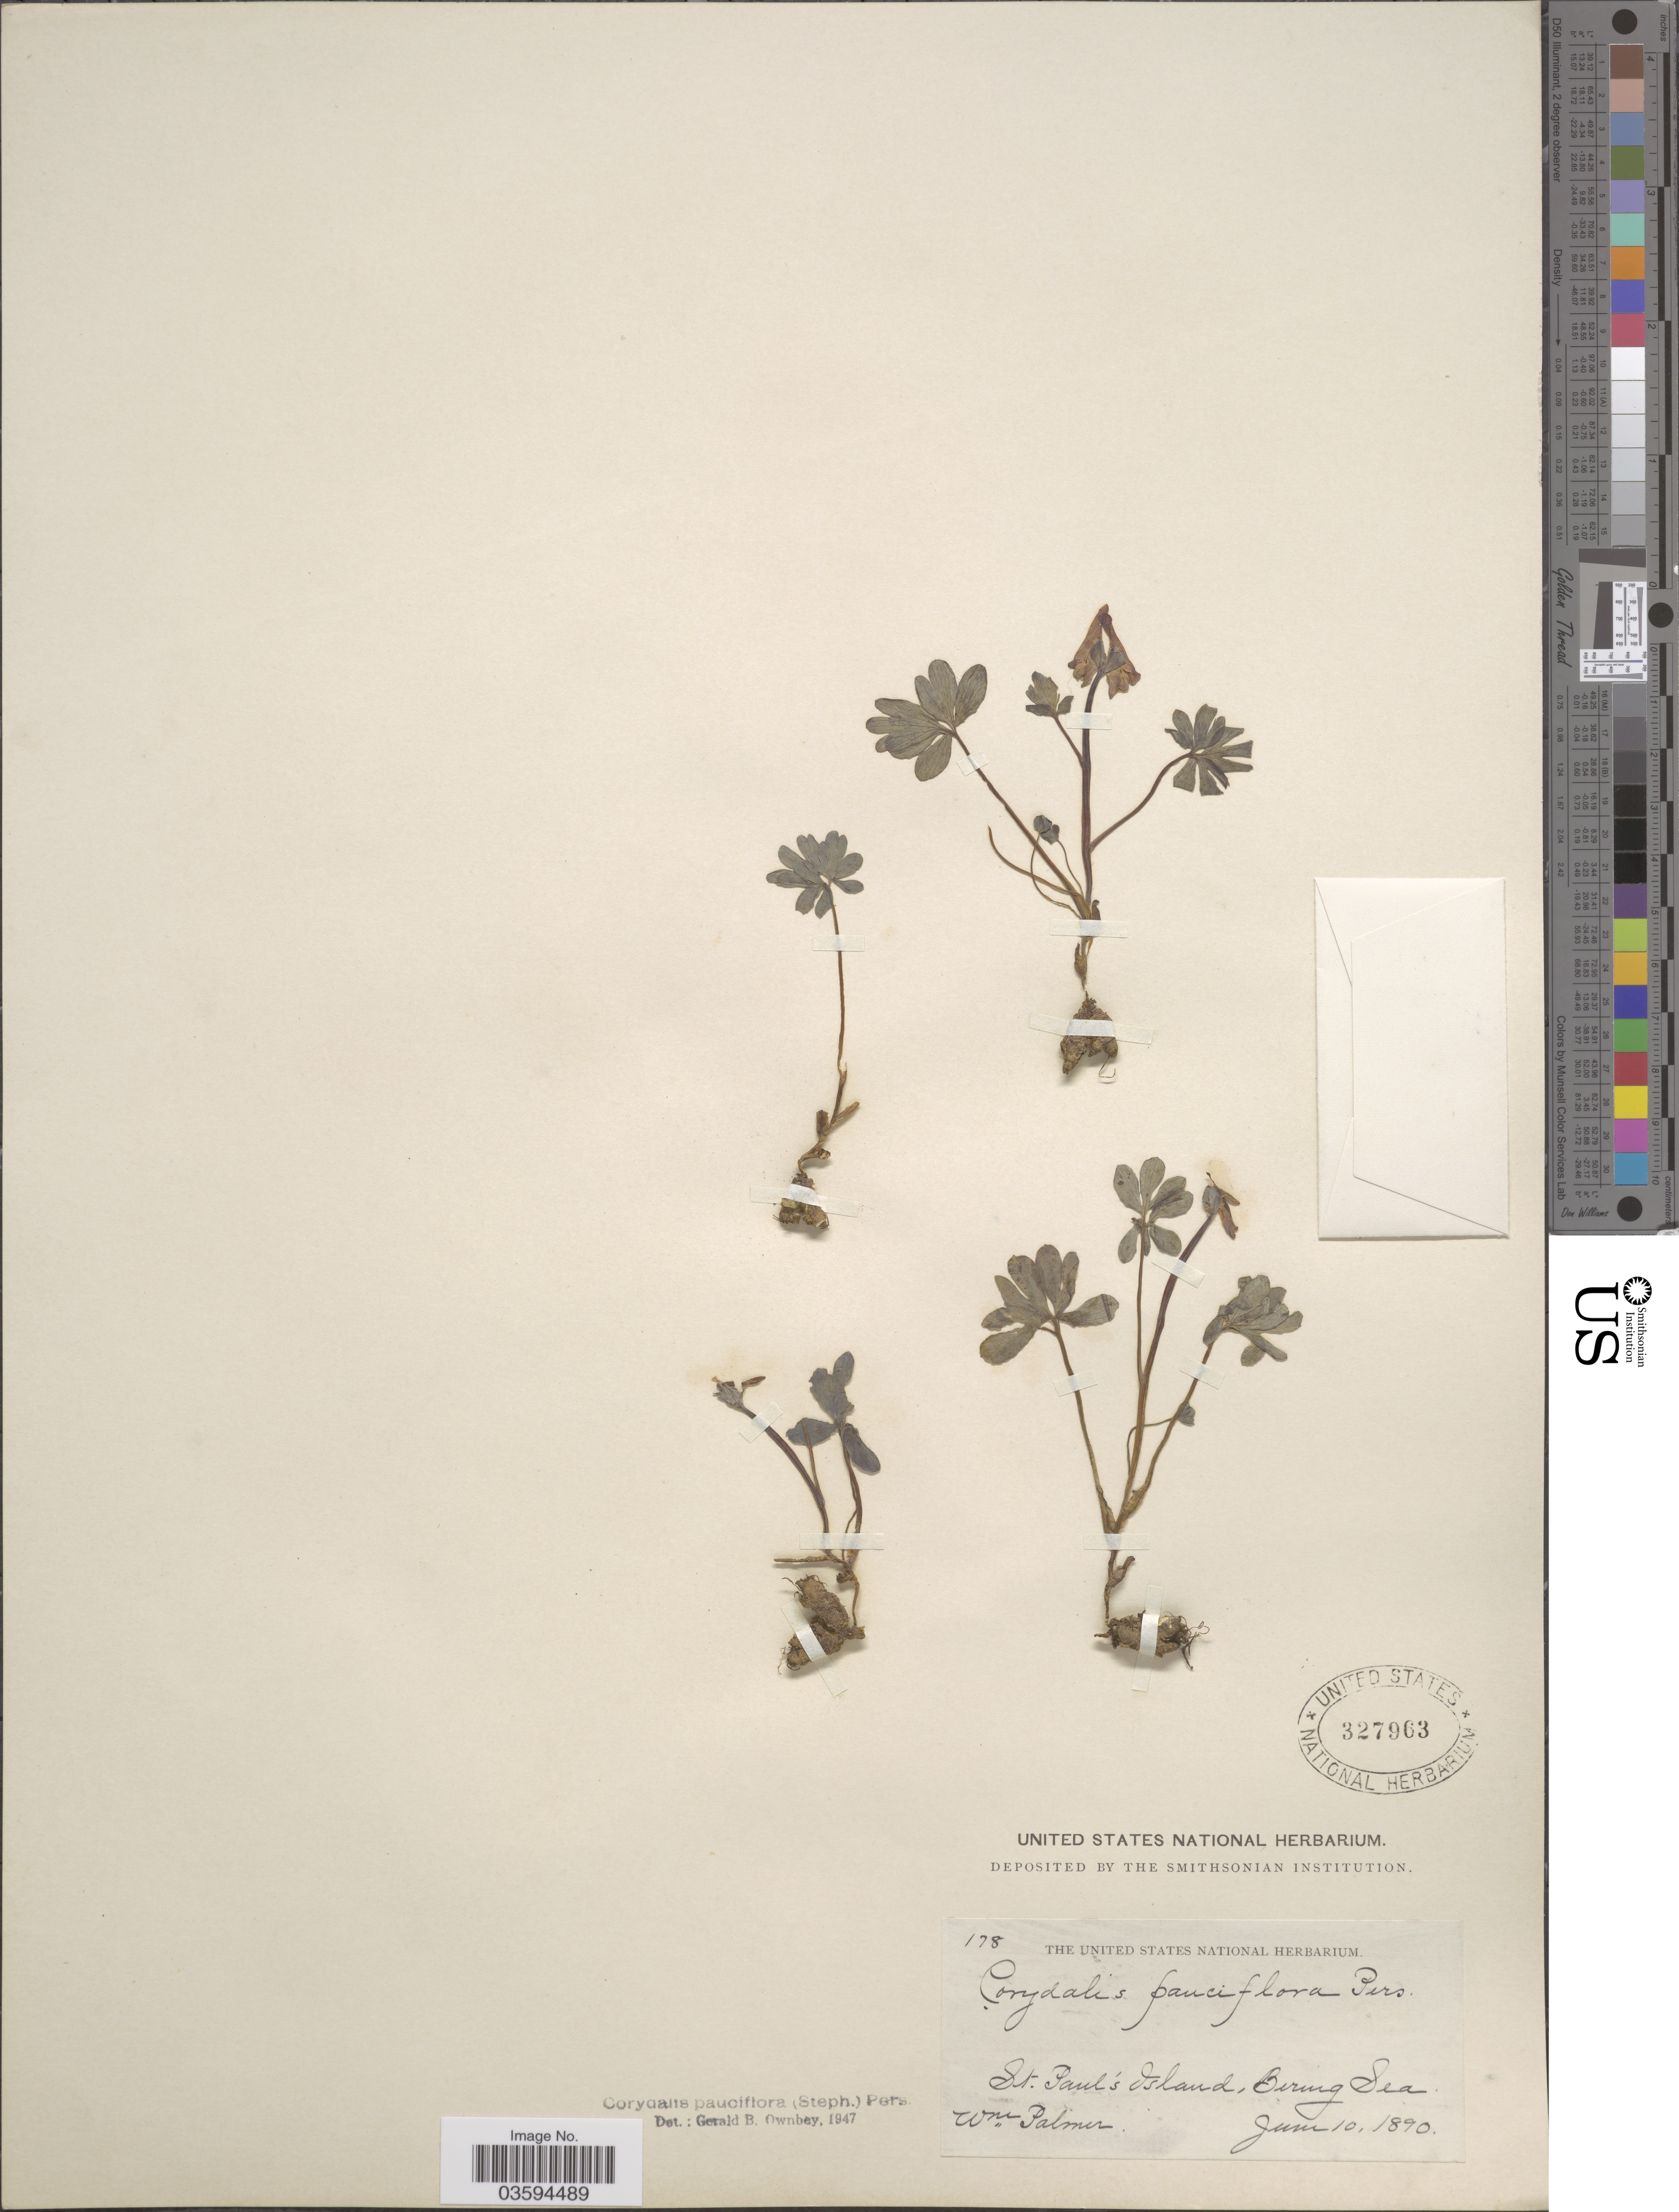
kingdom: Plantae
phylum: Tracheophyta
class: Magnoliopsida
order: Ranunculales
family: Papaveraceae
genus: Corydalis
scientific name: Corydalis pauciflora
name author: (Stephan) Pers.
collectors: W. Palmer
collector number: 178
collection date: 1890-06-10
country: United States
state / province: Alaska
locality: St. Paul's Island, Bering Sea.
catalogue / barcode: US 327963